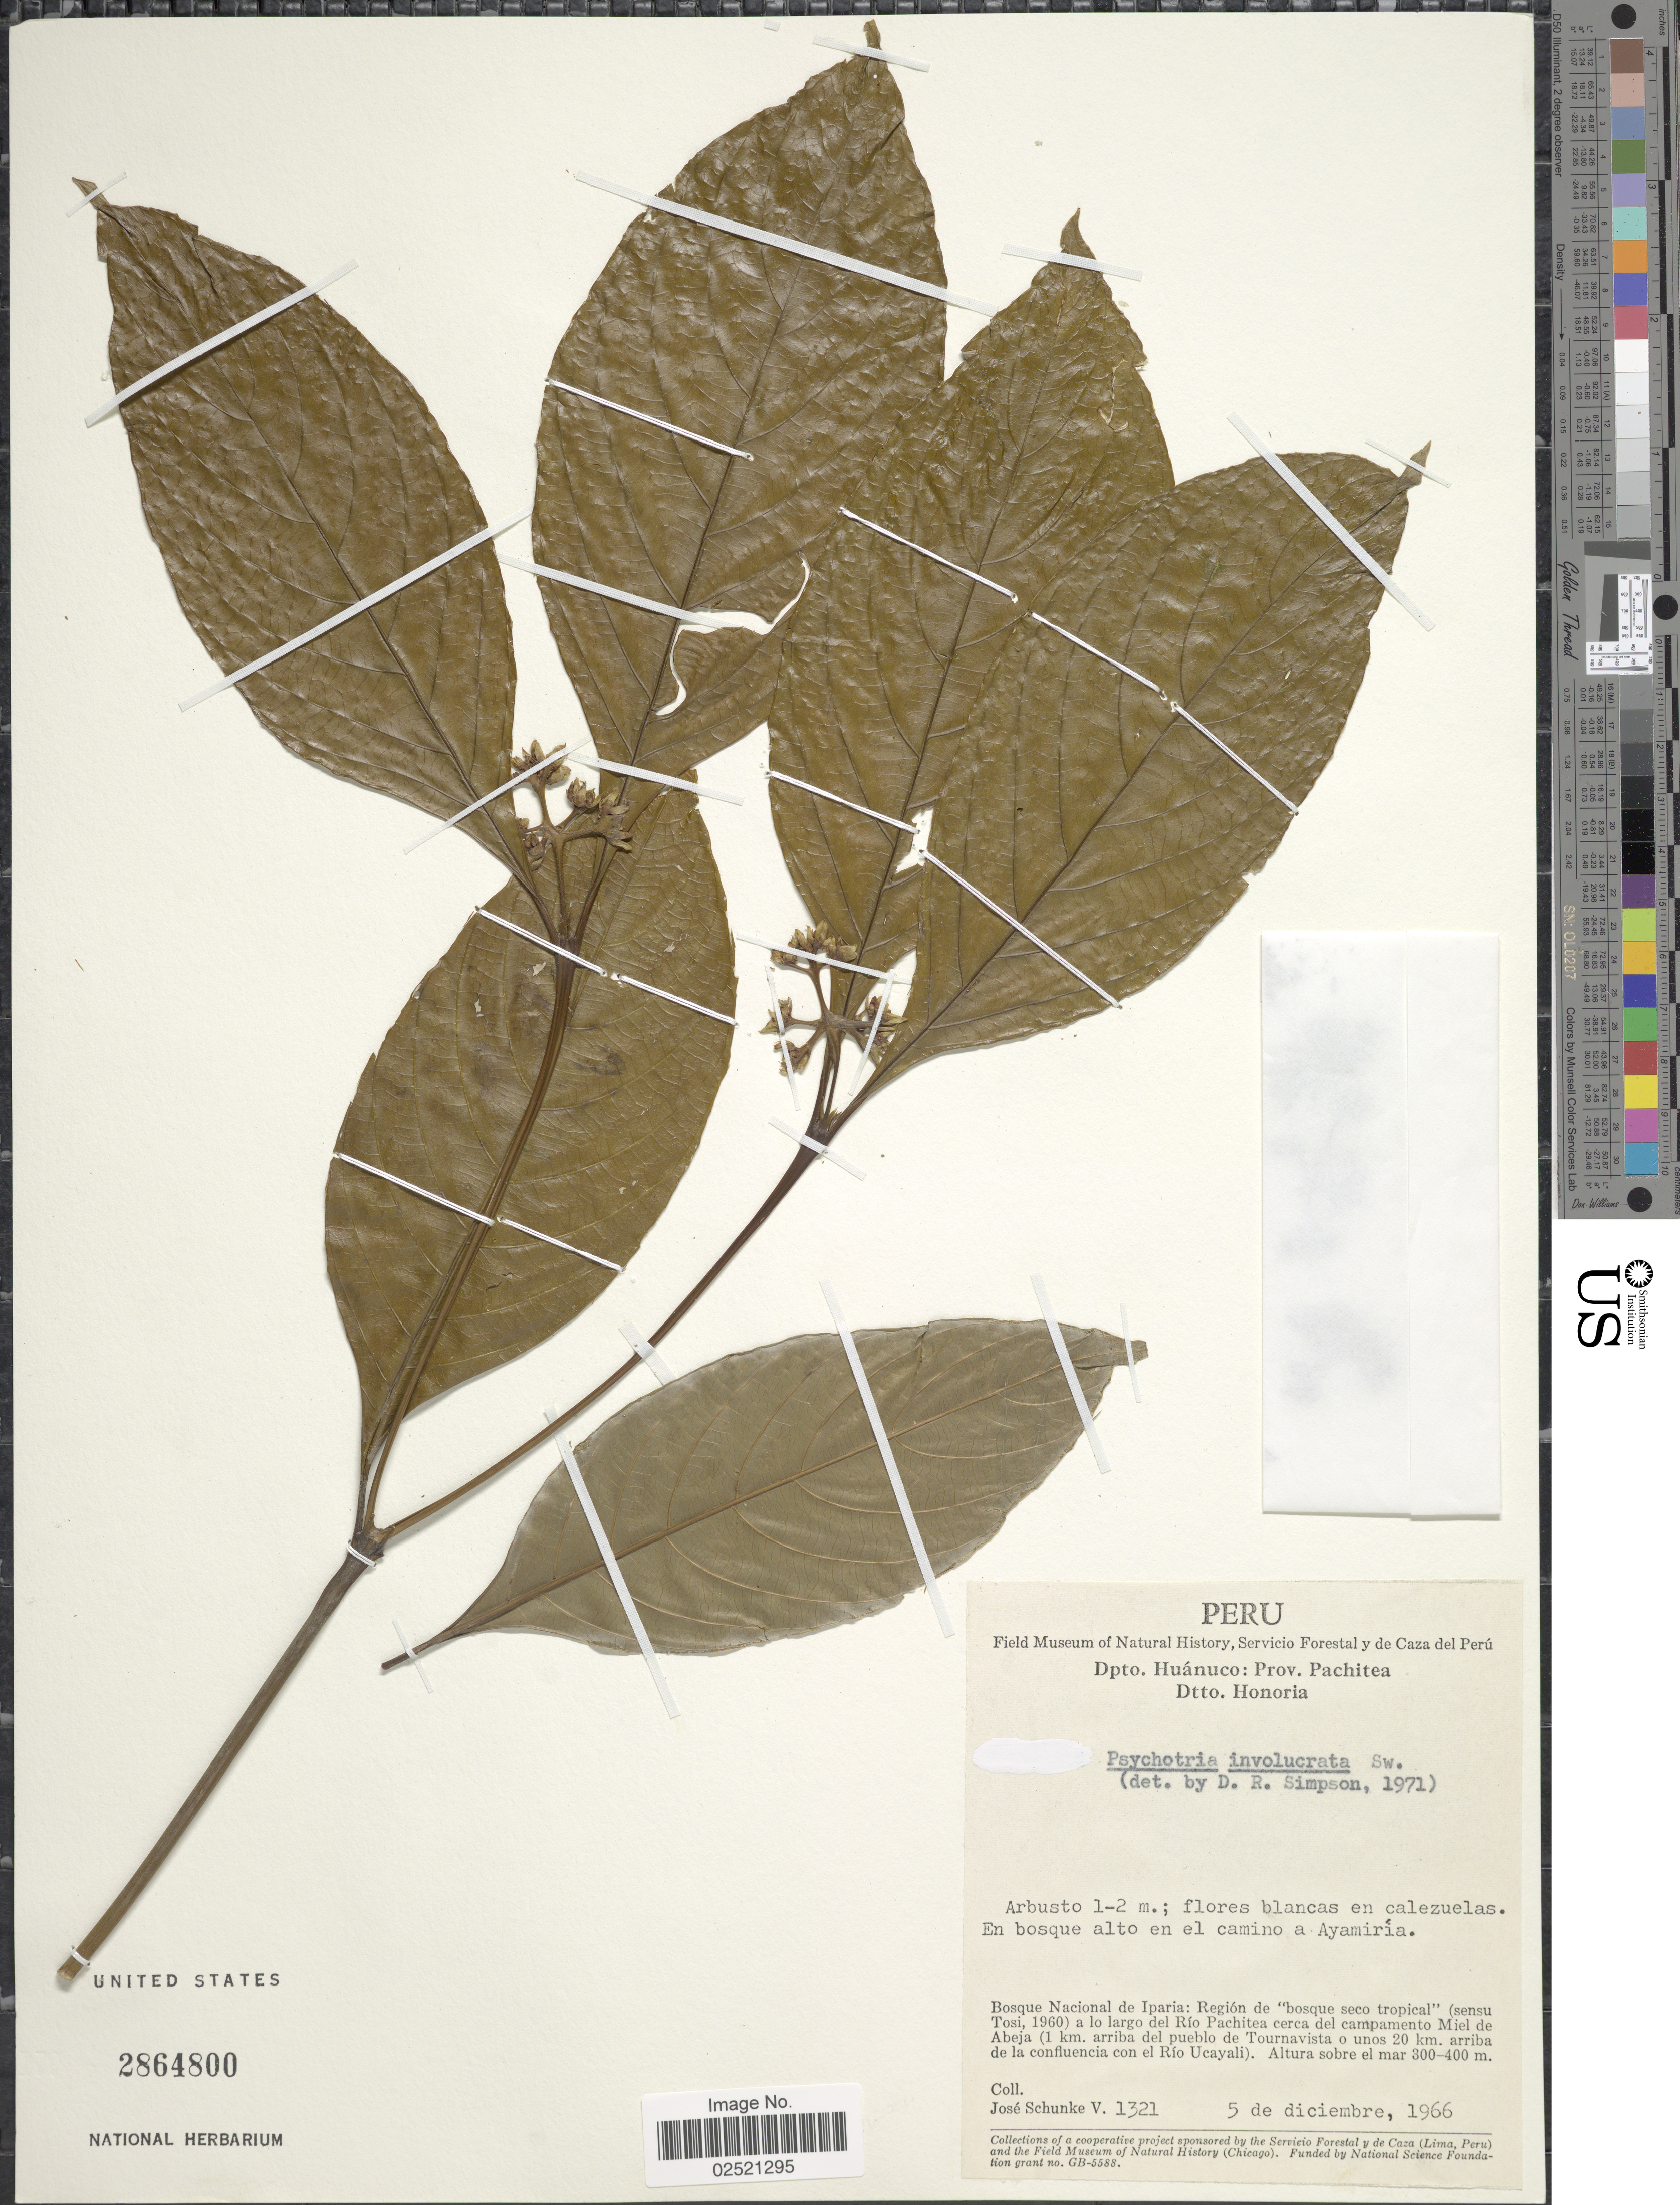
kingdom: Plantae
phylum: Tracheophyta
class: Magnoliopsida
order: Gentianales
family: Rubiaceae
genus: Psychotria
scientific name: Psychotria involucrata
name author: Sw.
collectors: J. Schunke Vigo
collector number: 1321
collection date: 1966-12-05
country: Peru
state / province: Huánuco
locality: Prov. Pachitea, Dtto. Honoria, en bosque alto en el camino a Ayamiria, Bosque Nacional de Iparia: Region de "bosque seco tropical" (sensu Tosi, 1960) al lo largo del Rio Pachitea cerca del campamento Miel de Abeja (1 km. arriba del pueblo de Tournavista o unos 20 km. aariba de la confluencia con el Rio Ucayalli).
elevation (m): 300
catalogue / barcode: US 2864800